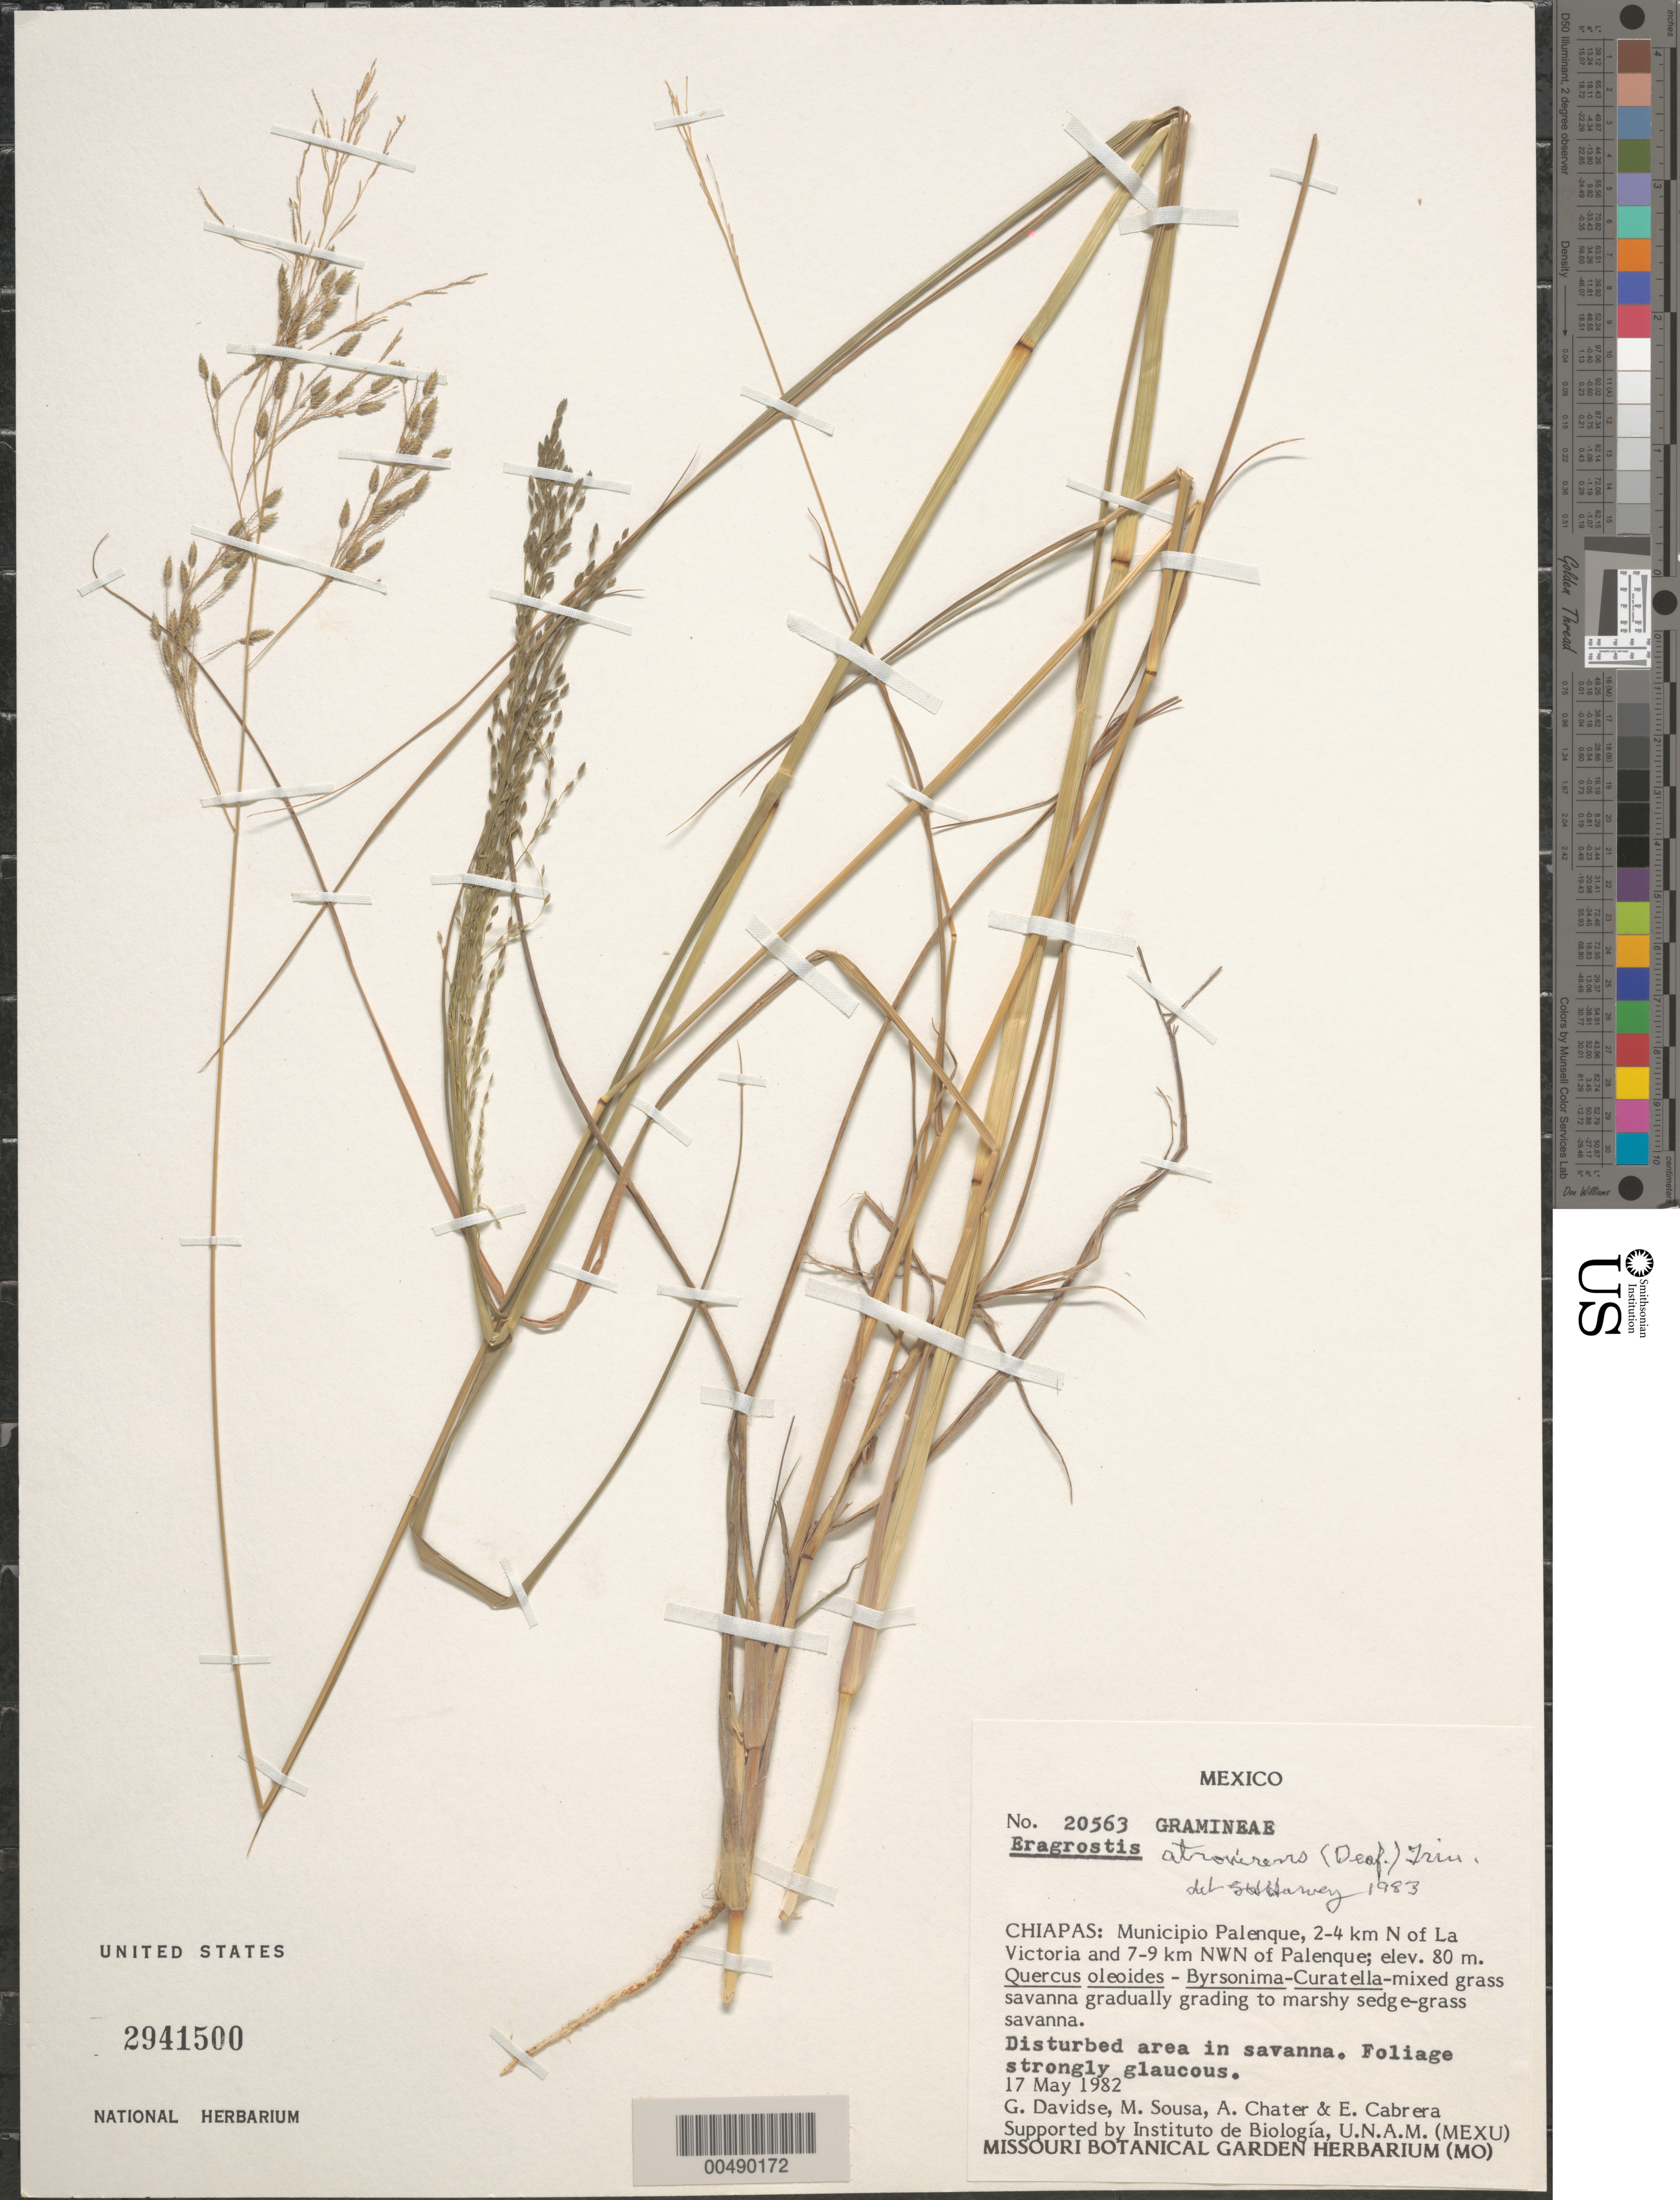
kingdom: Plantae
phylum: Tracheophyta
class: Liliopsida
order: Poales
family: Poaceae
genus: Eragrostis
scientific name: Eragrostis atrovirens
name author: (Desf.) Trin. ex Steud.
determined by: Harvey, L. H.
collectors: G. Davidse, M. Sousa S., A. O. Chater & E. Cabrera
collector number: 20563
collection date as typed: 17 May 1982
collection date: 1982-05-17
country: Mexico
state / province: Chiapas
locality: Palenque Mun., 2-4 km N of La Victoria and 7-9 km NWN of Palenque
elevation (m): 80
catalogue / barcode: US 2941500